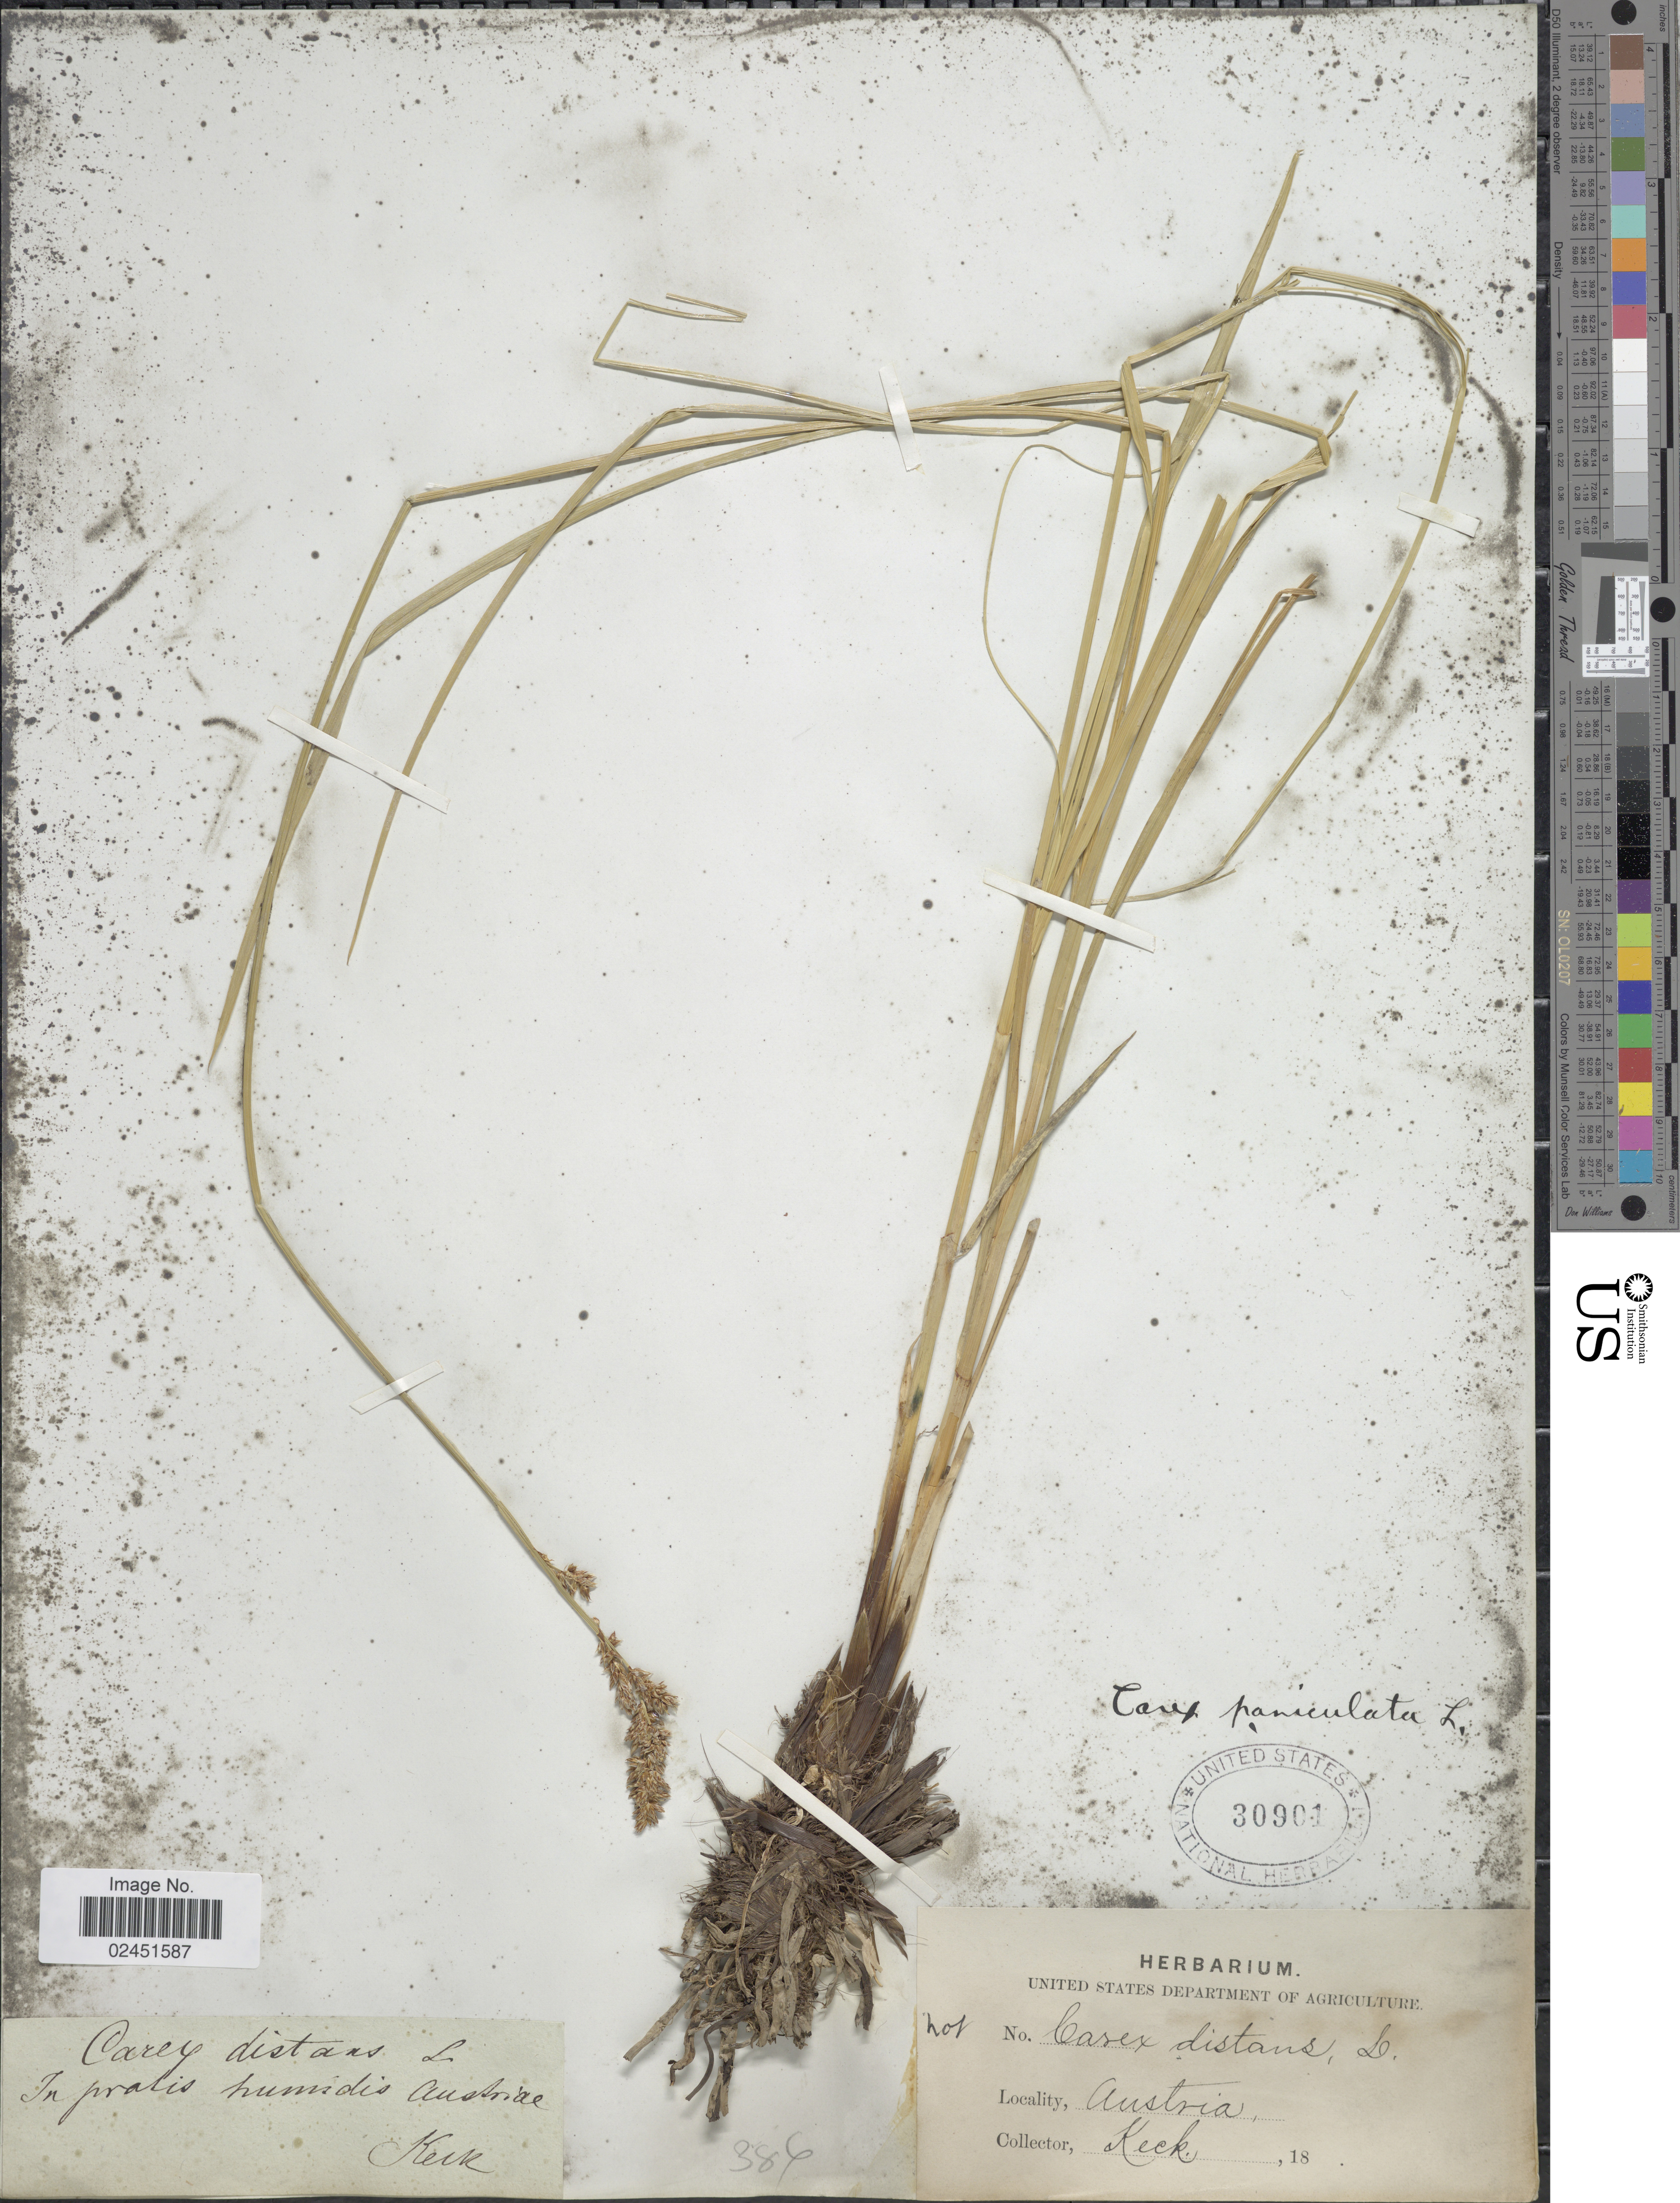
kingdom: Plantae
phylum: Tracheophyta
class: Liliopsida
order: Poales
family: Cyperaceae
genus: Carex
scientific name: Carex paniculata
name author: L.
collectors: -- Keck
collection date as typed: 18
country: Austria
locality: In pratis humidis Austria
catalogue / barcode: US 30901